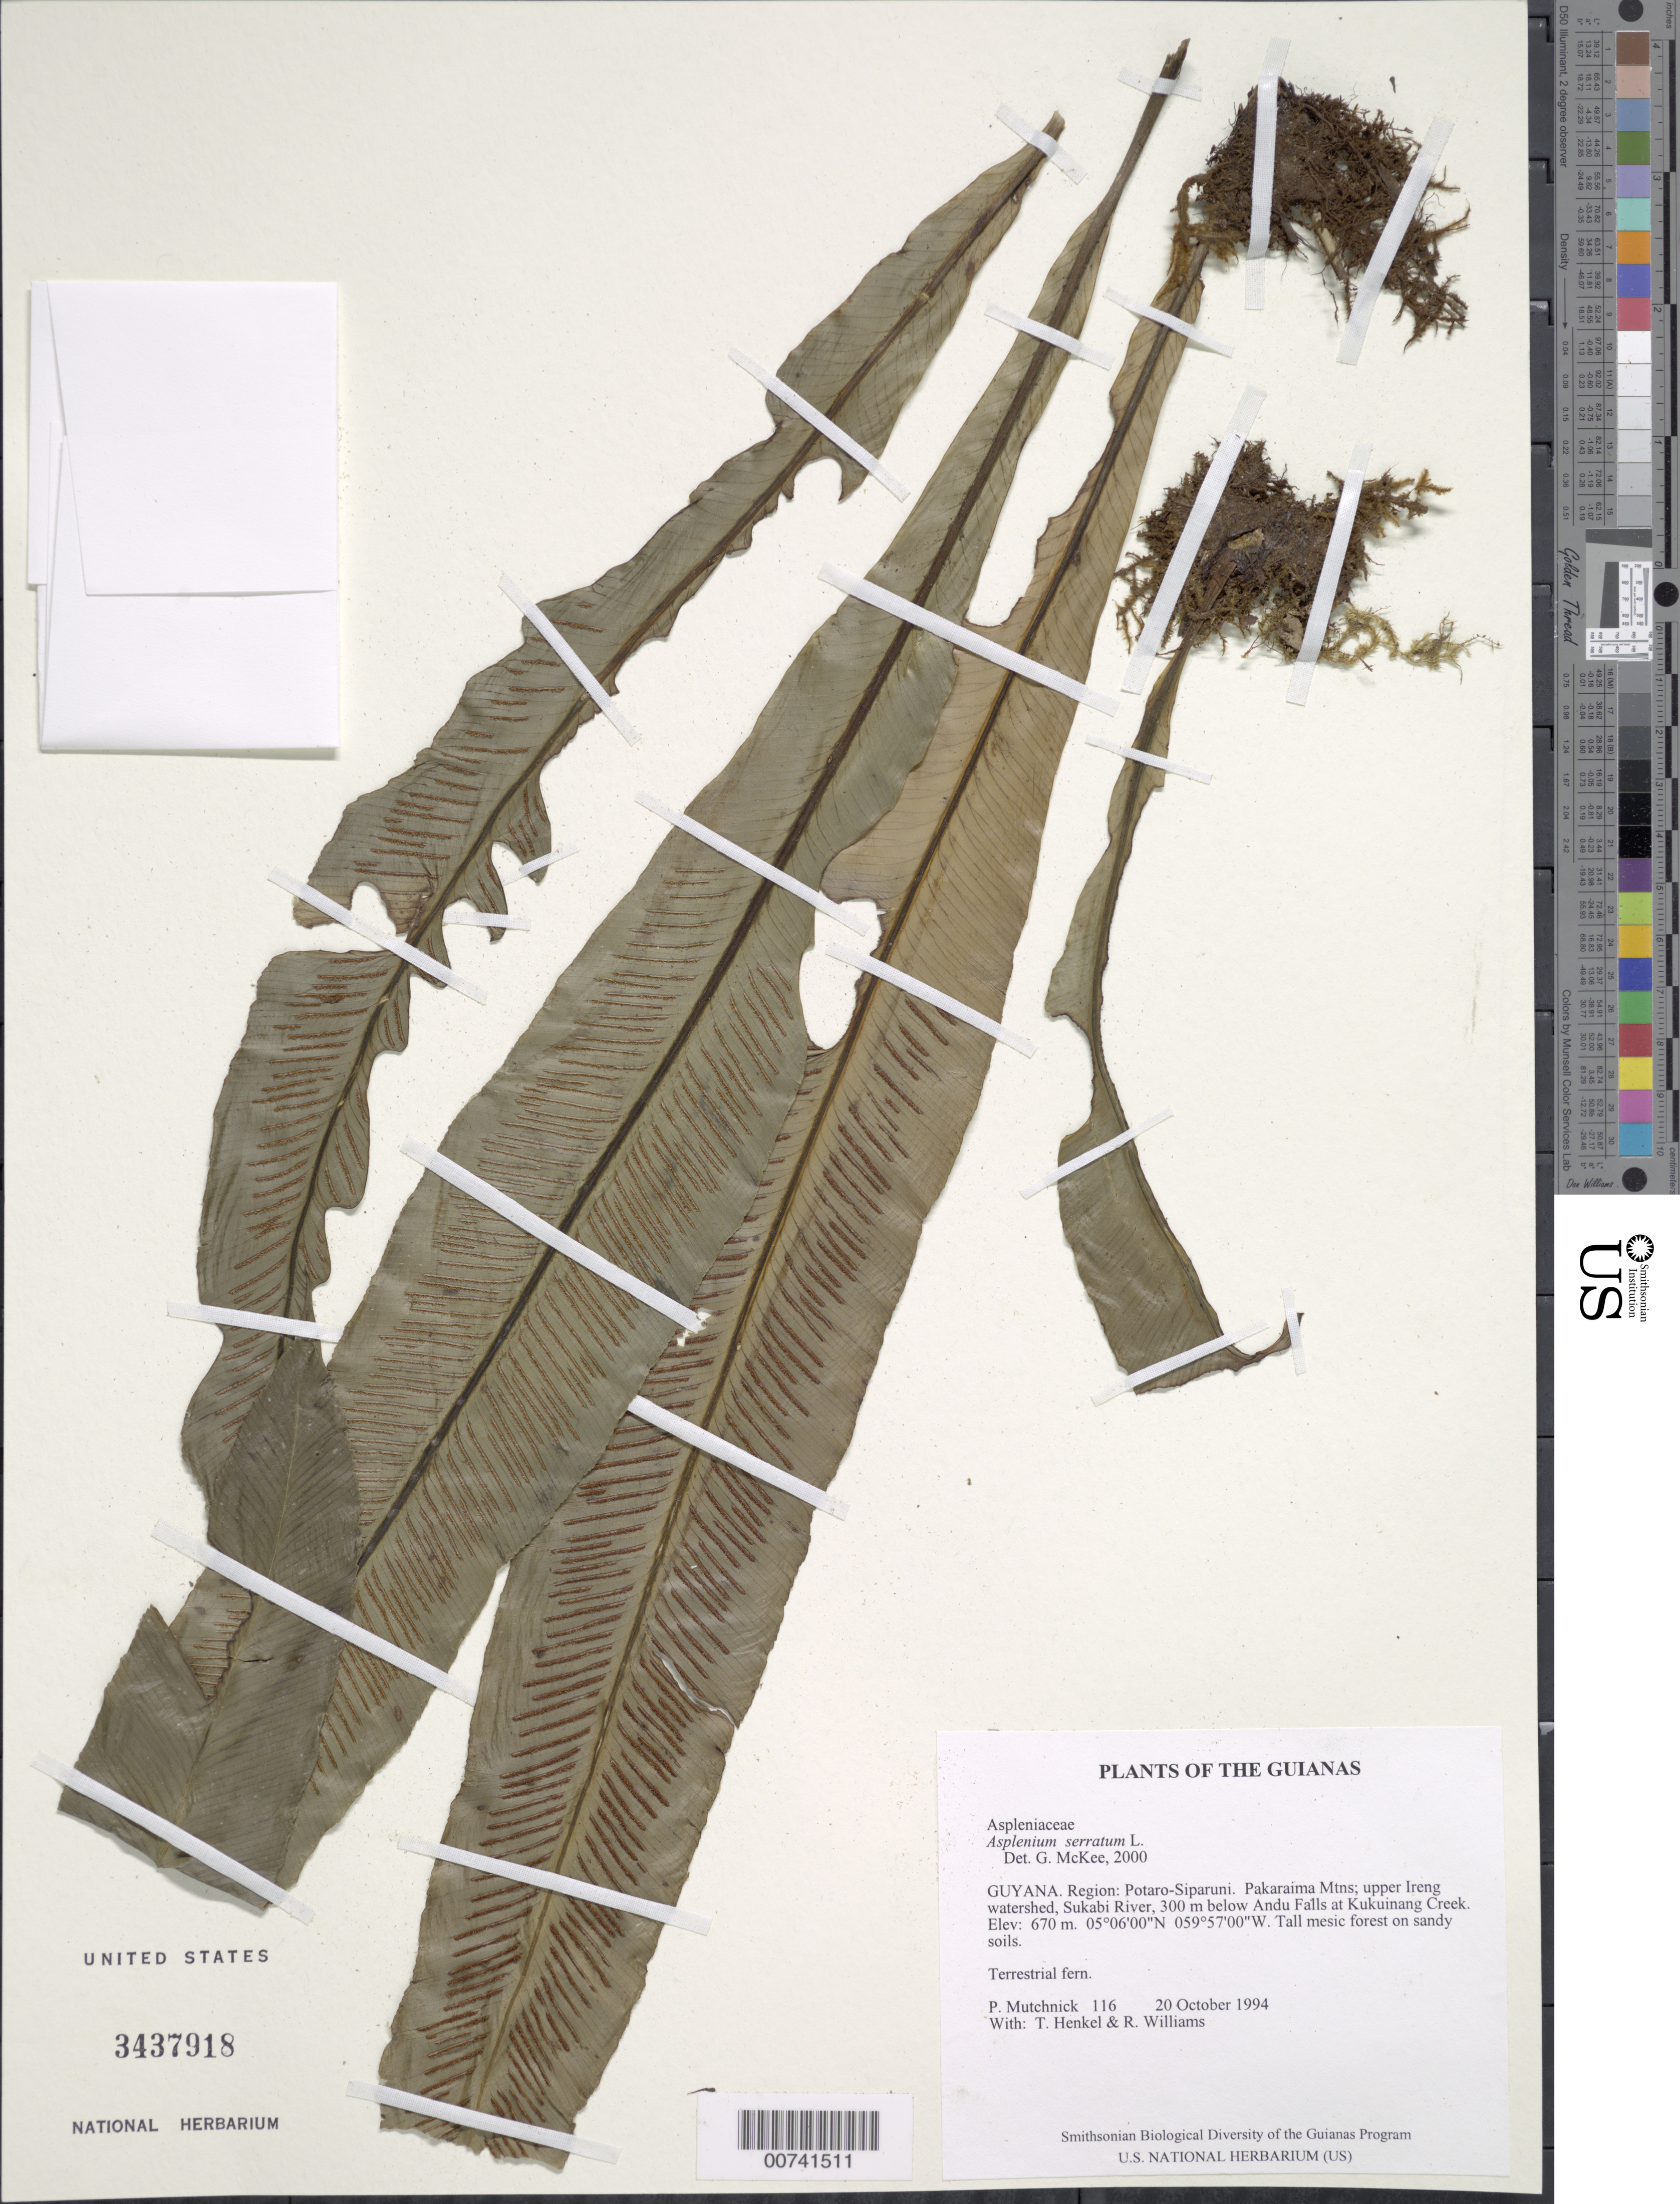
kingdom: Plantae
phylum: Tracheophyta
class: Polypodiopsida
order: Polypodiales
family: Aspleniaceae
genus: Asplenium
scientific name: Asplenium serratum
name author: L.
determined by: McKee, G. S., (US), NMNH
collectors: P. Mutchnick, T. Henkel & R. Williams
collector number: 116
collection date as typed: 20 October 1994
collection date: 1994-10-20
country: Guyana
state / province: Potaro-Siparuni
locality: Pakaraima Mtns; upper Ireng watershed, Sukabi River, 300 m below Andu Falls at Kukuinang Creek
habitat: Tall mesic forest on sandy soils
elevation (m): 670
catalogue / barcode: US 3437918